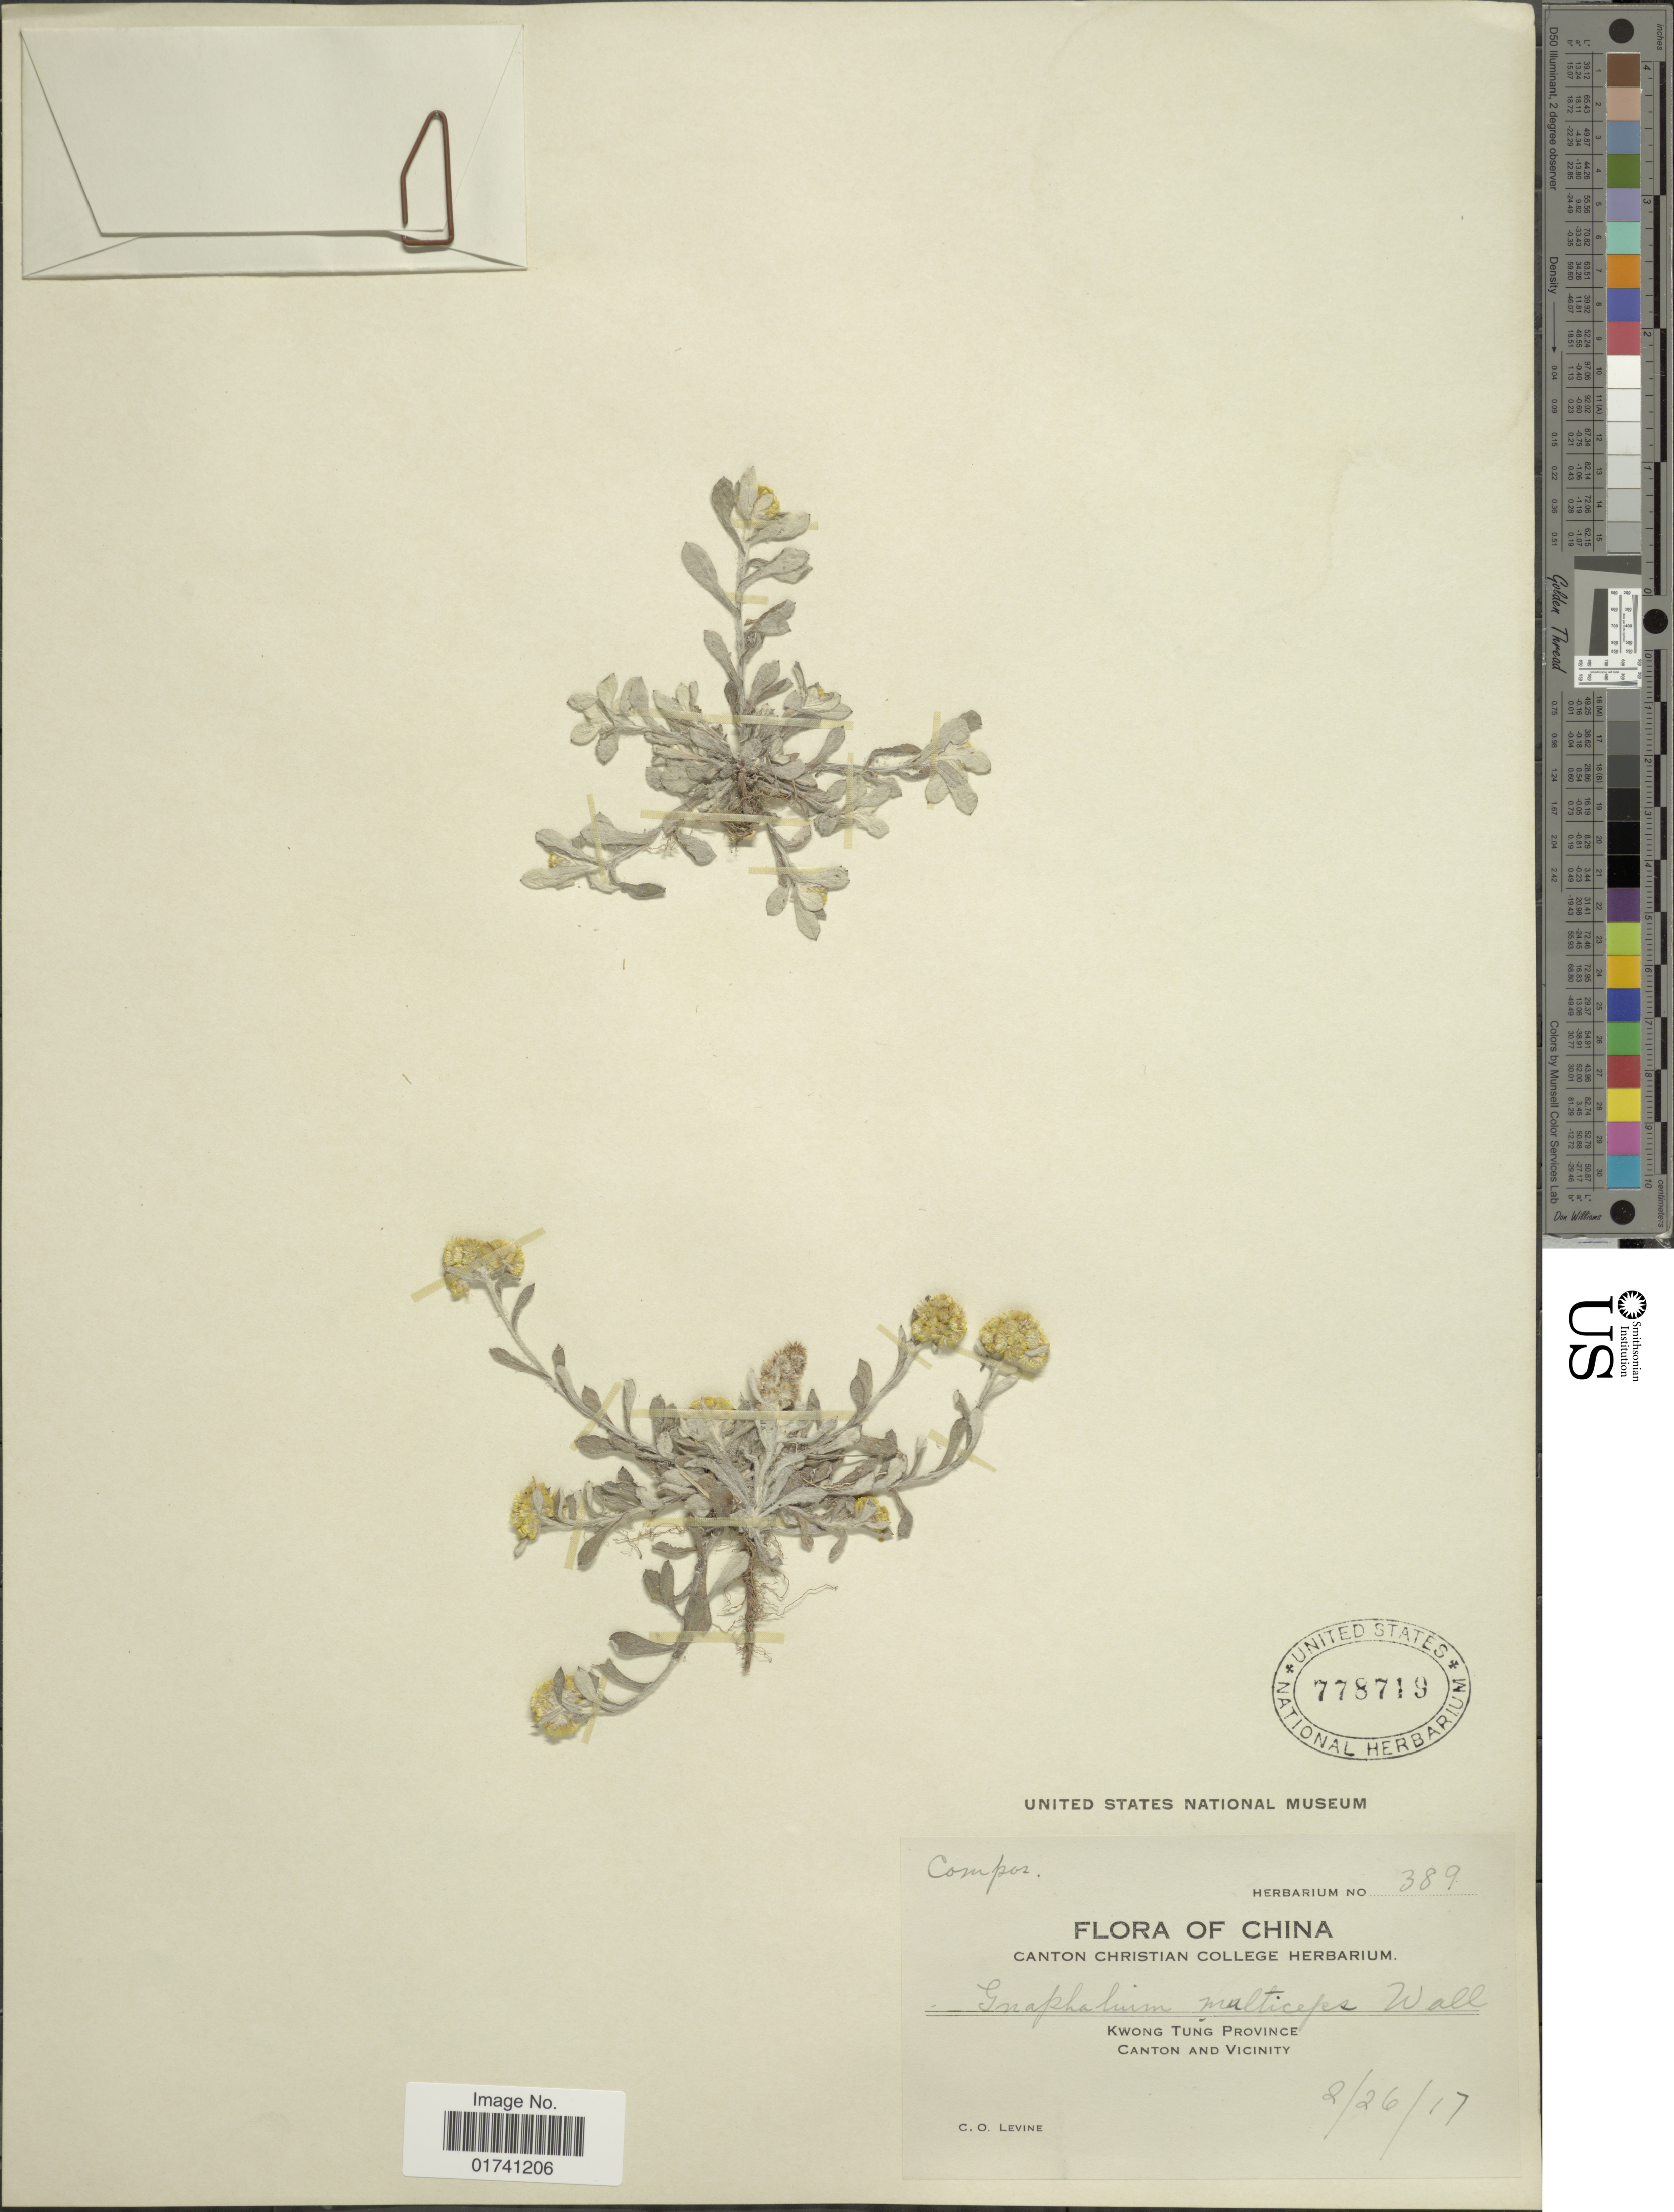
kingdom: Plantae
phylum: Tracheophyta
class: Magnoliopsida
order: Asterales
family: Asteraceae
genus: Laphangium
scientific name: Laphangium affine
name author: (D. Don) Tzvelev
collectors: C. O. Levine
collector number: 389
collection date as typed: Transcribed d/m/y: 26/2/17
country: China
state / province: Guangdong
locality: Kwong Tung Province. Canton and vicinity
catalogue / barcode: US 778719